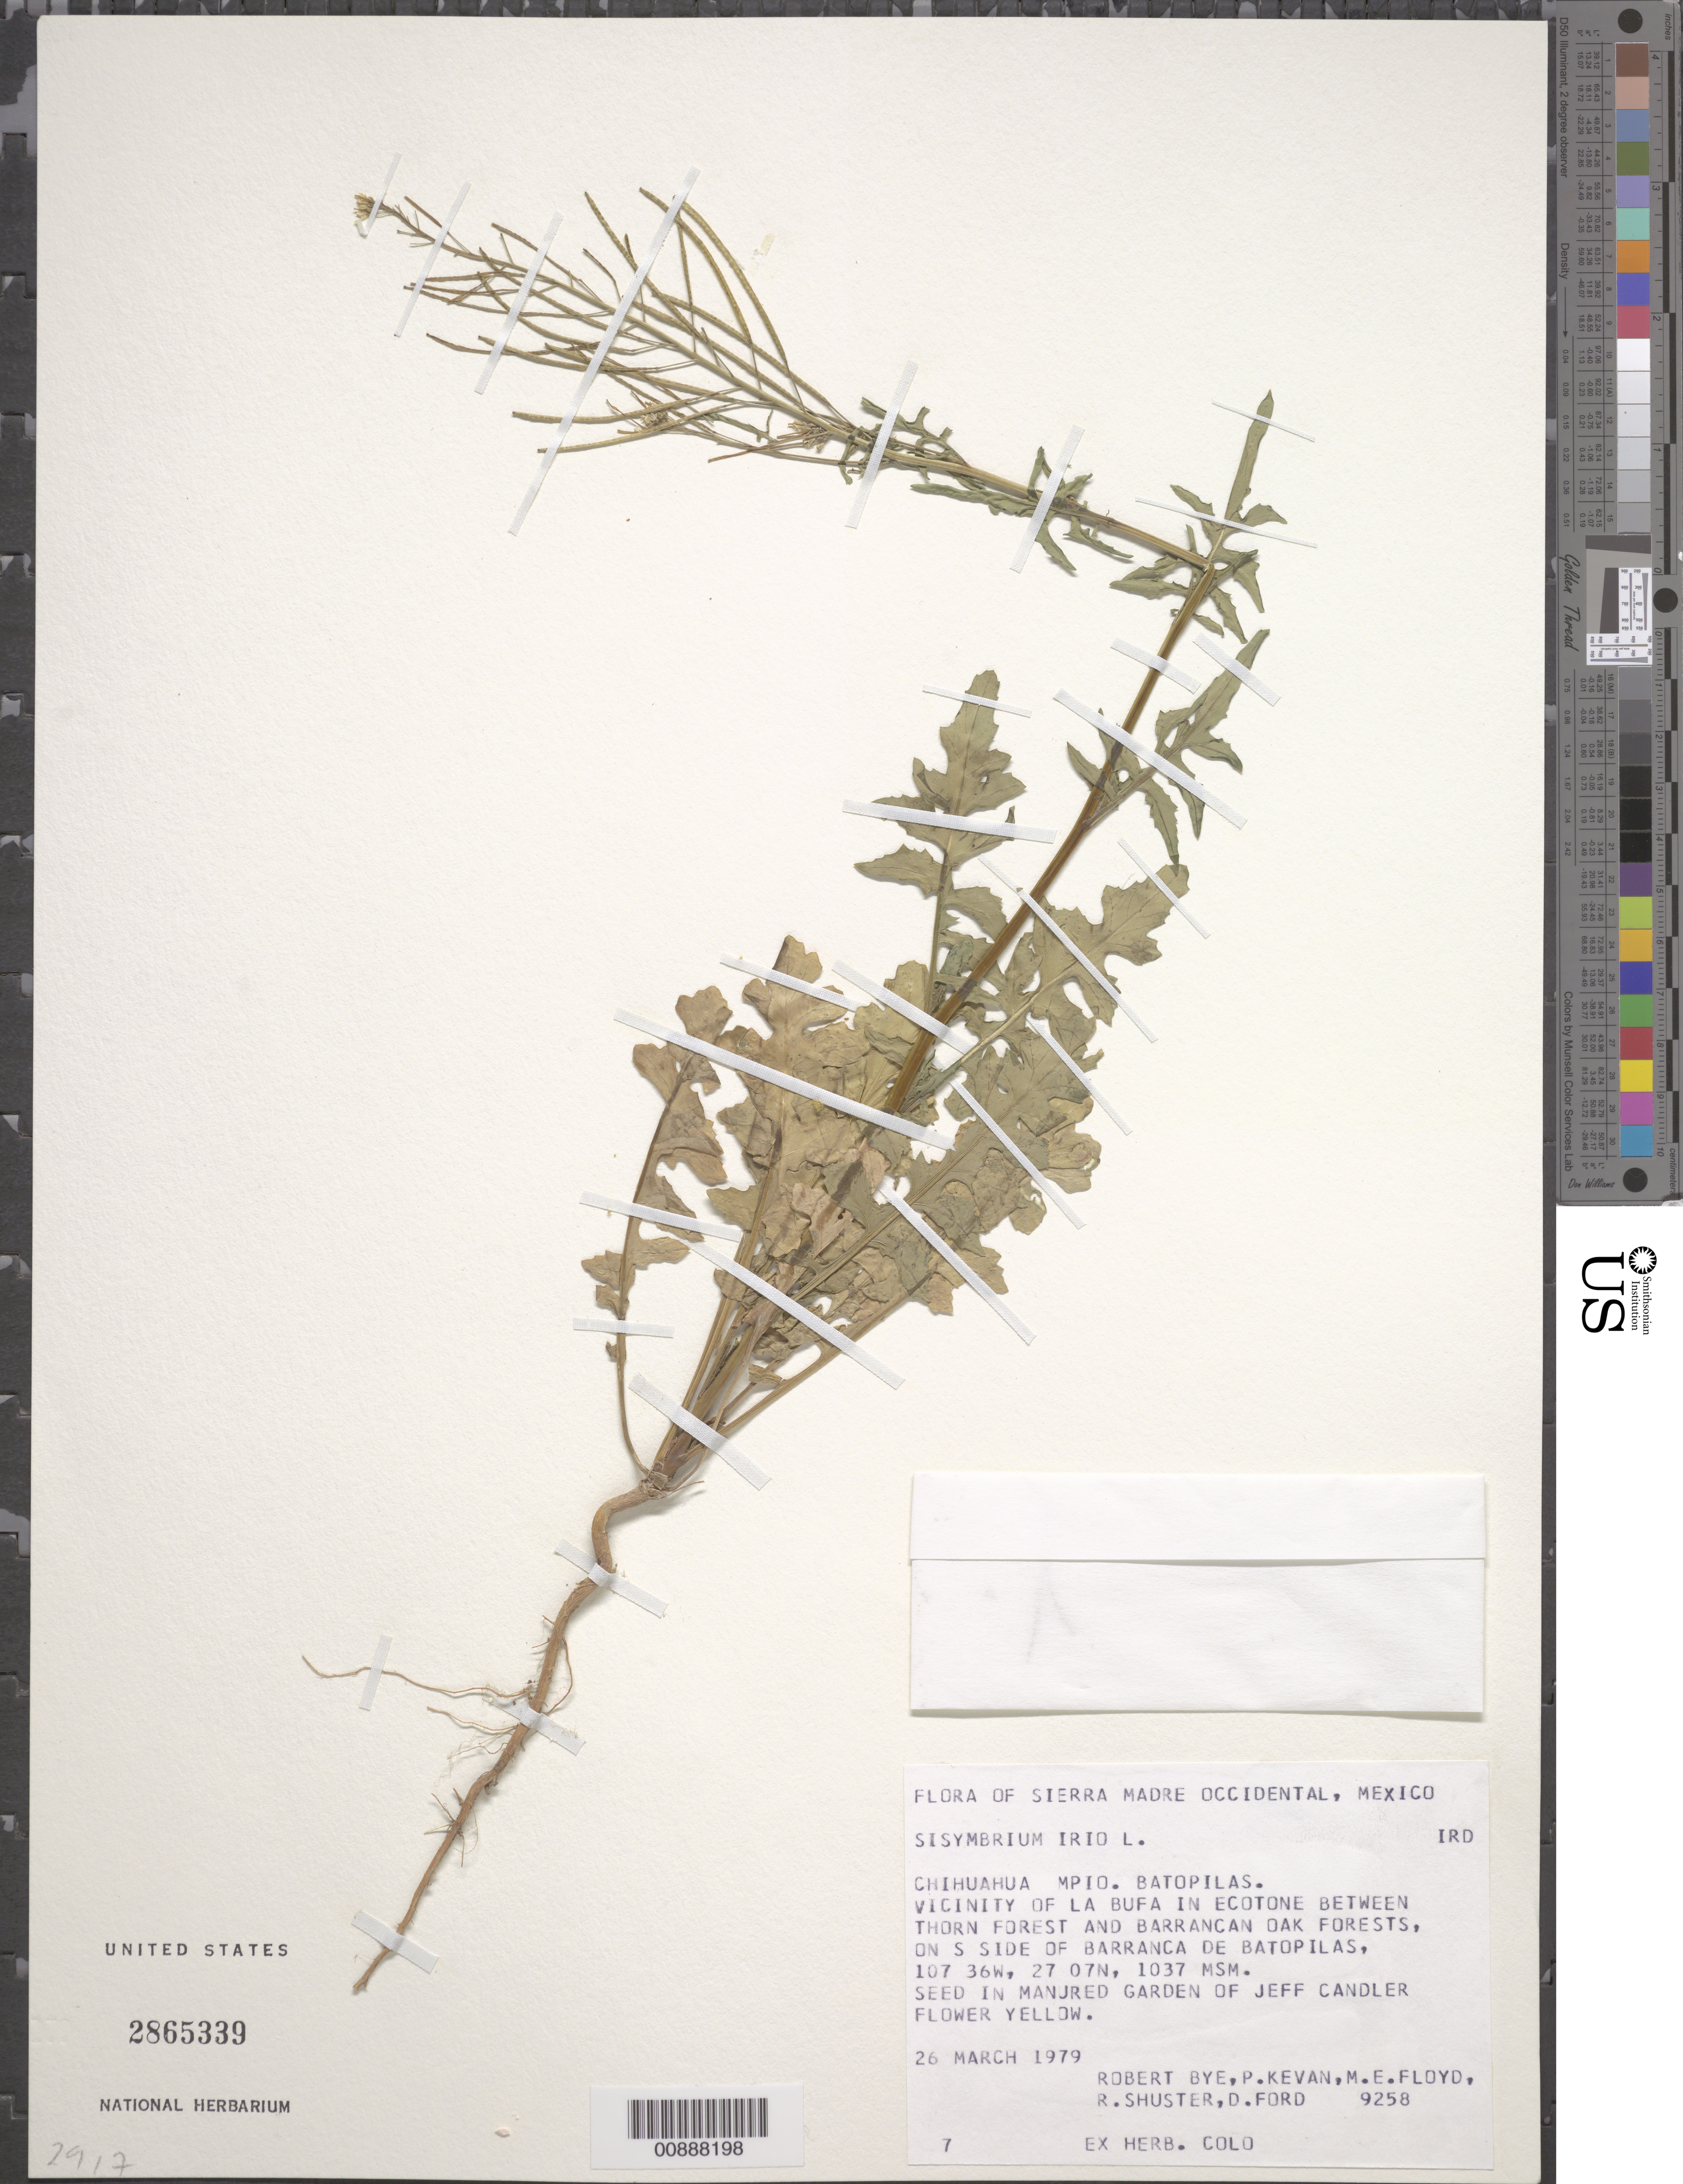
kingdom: Plantae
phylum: Tracheophyta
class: Magnoliopsida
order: Brassicales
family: Brassicaceae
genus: Sisymbrium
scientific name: Sisymbrium irio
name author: L.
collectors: R. A. Bye, Kevan, P., Floyd, M. E., Shuster, R. & D. Ford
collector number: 9258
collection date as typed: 26 Mar 1979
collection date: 1979-03-26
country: Mexico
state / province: Chihuahua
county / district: Batopilas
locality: Vicinity of La Bufa on S side of Barranca de Batopilas.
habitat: In ecotone between thorn forest and barrancan oak forests.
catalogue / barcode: US 2865339